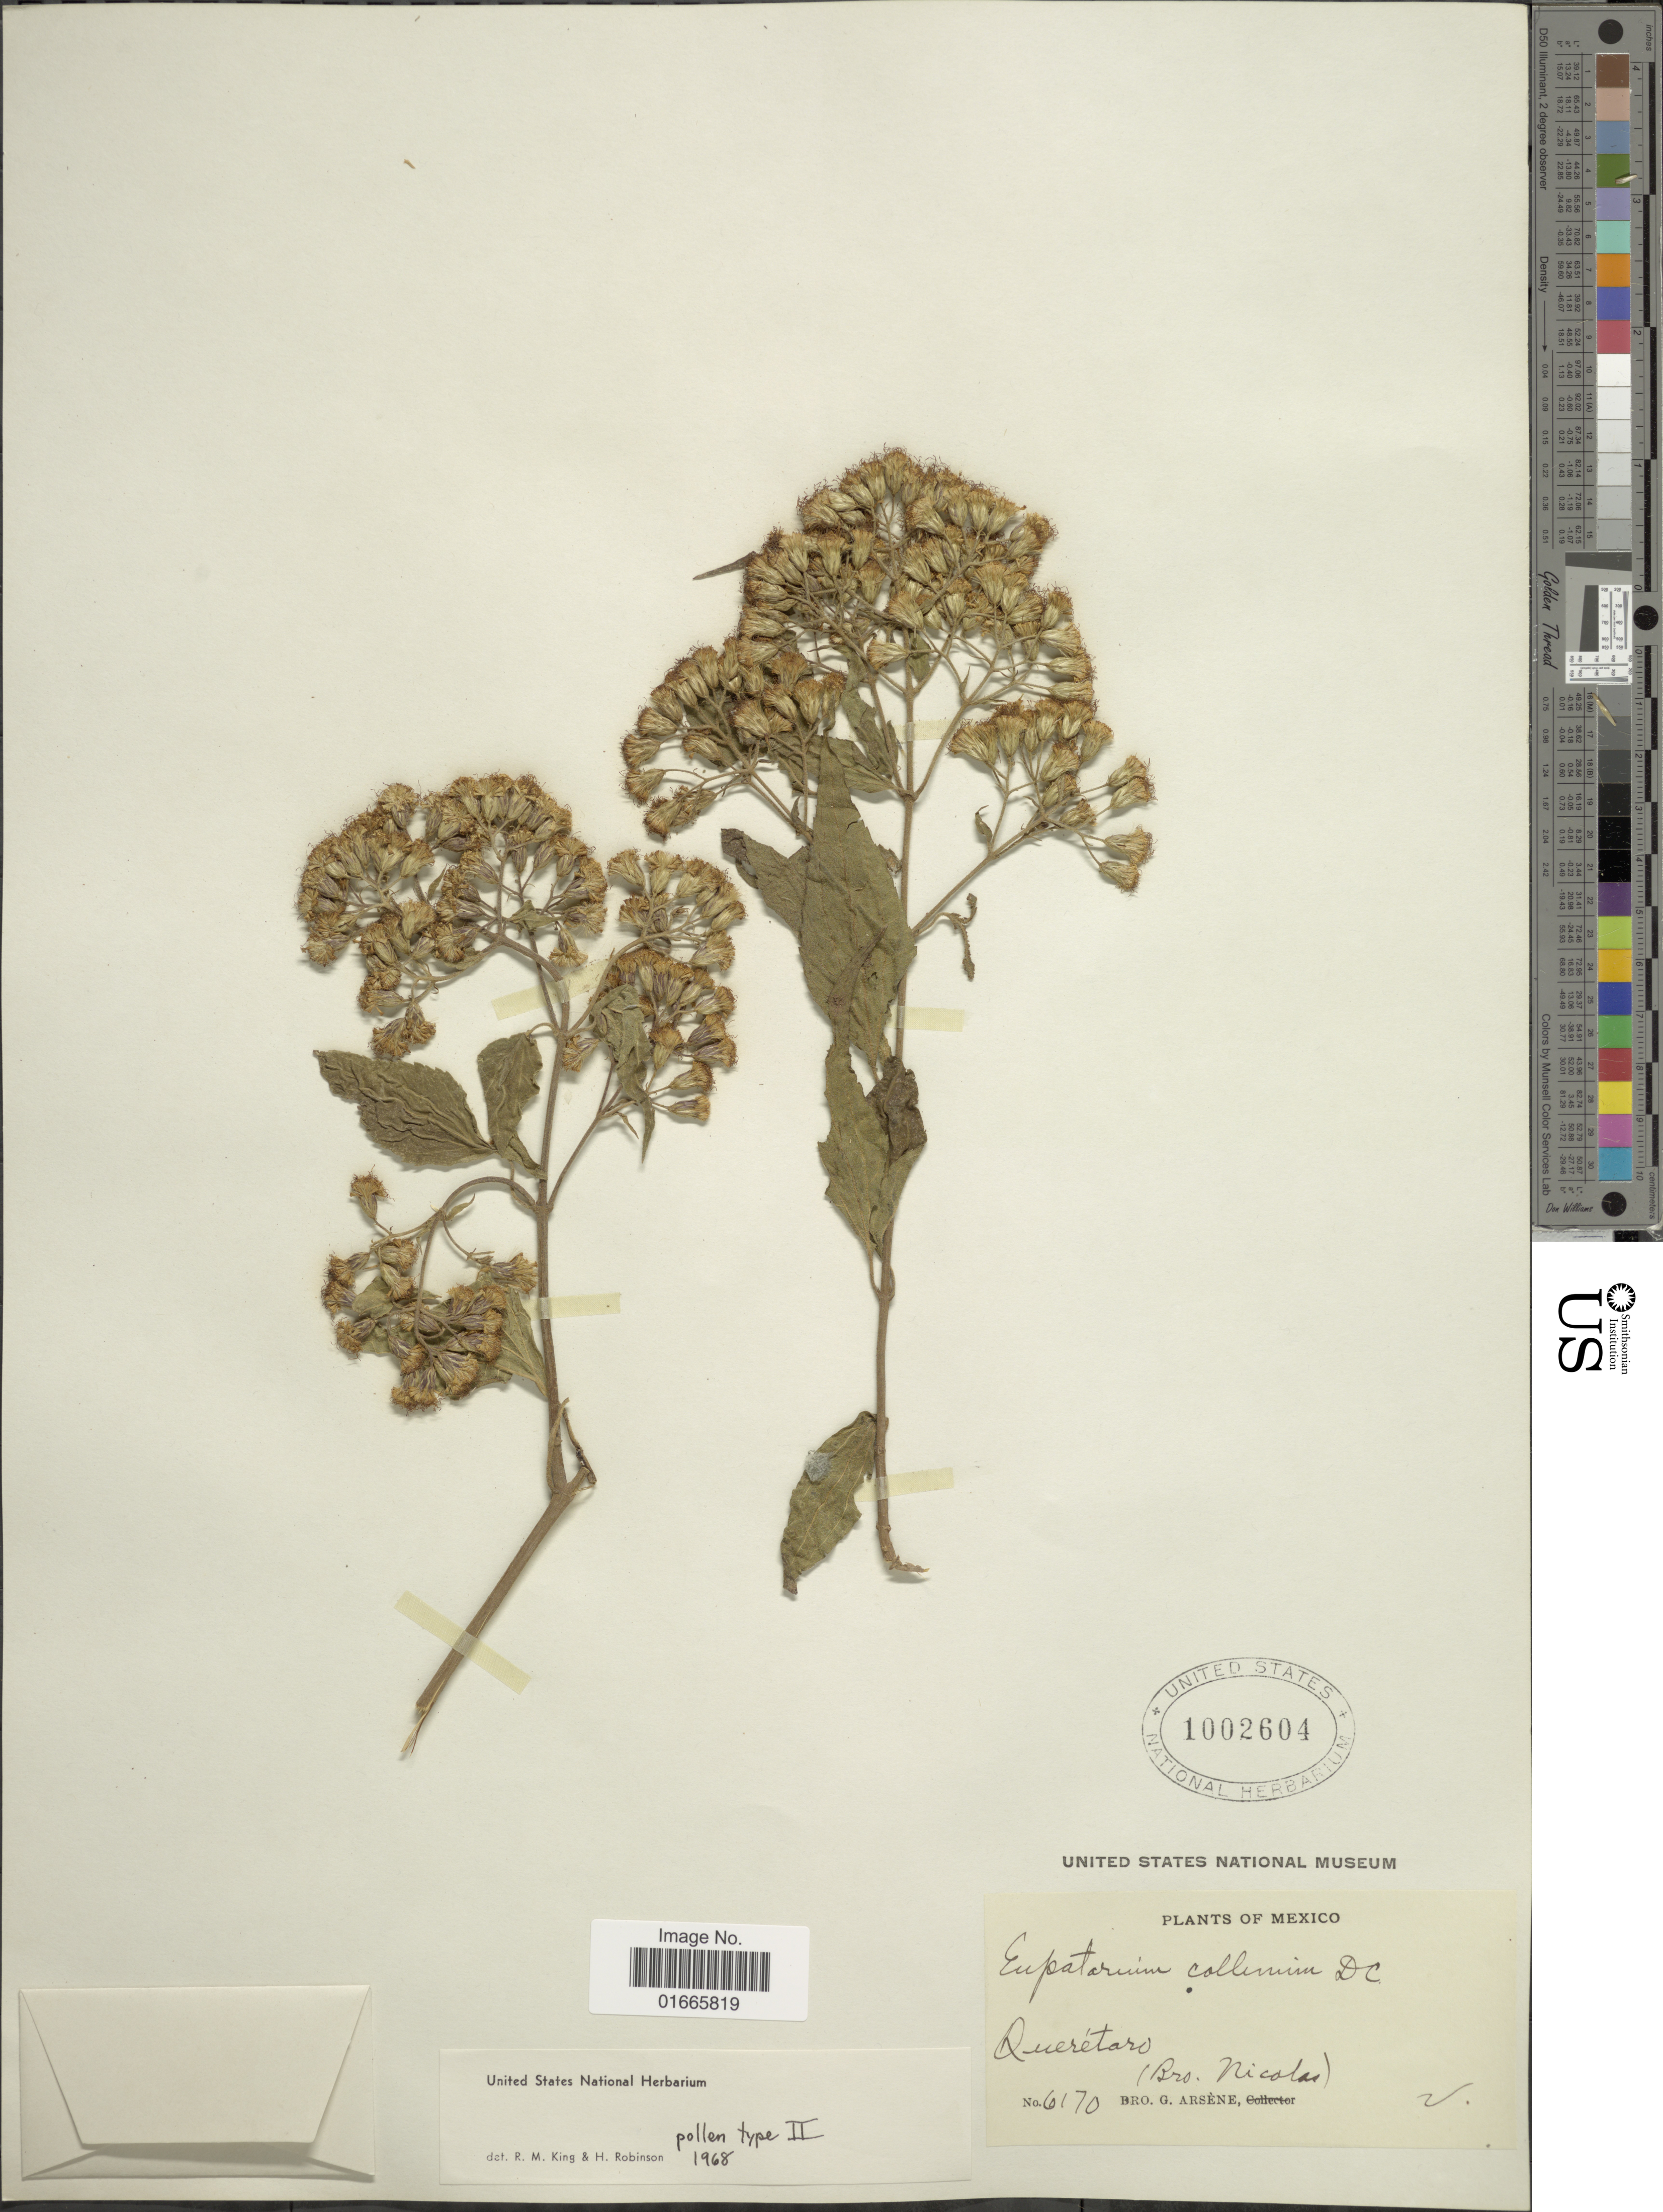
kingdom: Plantae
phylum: Tracheophyta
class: Magnoliopsida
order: Asterales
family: Asteraceae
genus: Chromolaena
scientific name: Chromolaena collina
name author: (DC.) R.M. King & H. Rob.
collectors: Bro. G. Arsène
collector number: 6170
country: Mexico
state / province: Querétaro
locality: Queretaro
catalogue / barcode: US 1002604